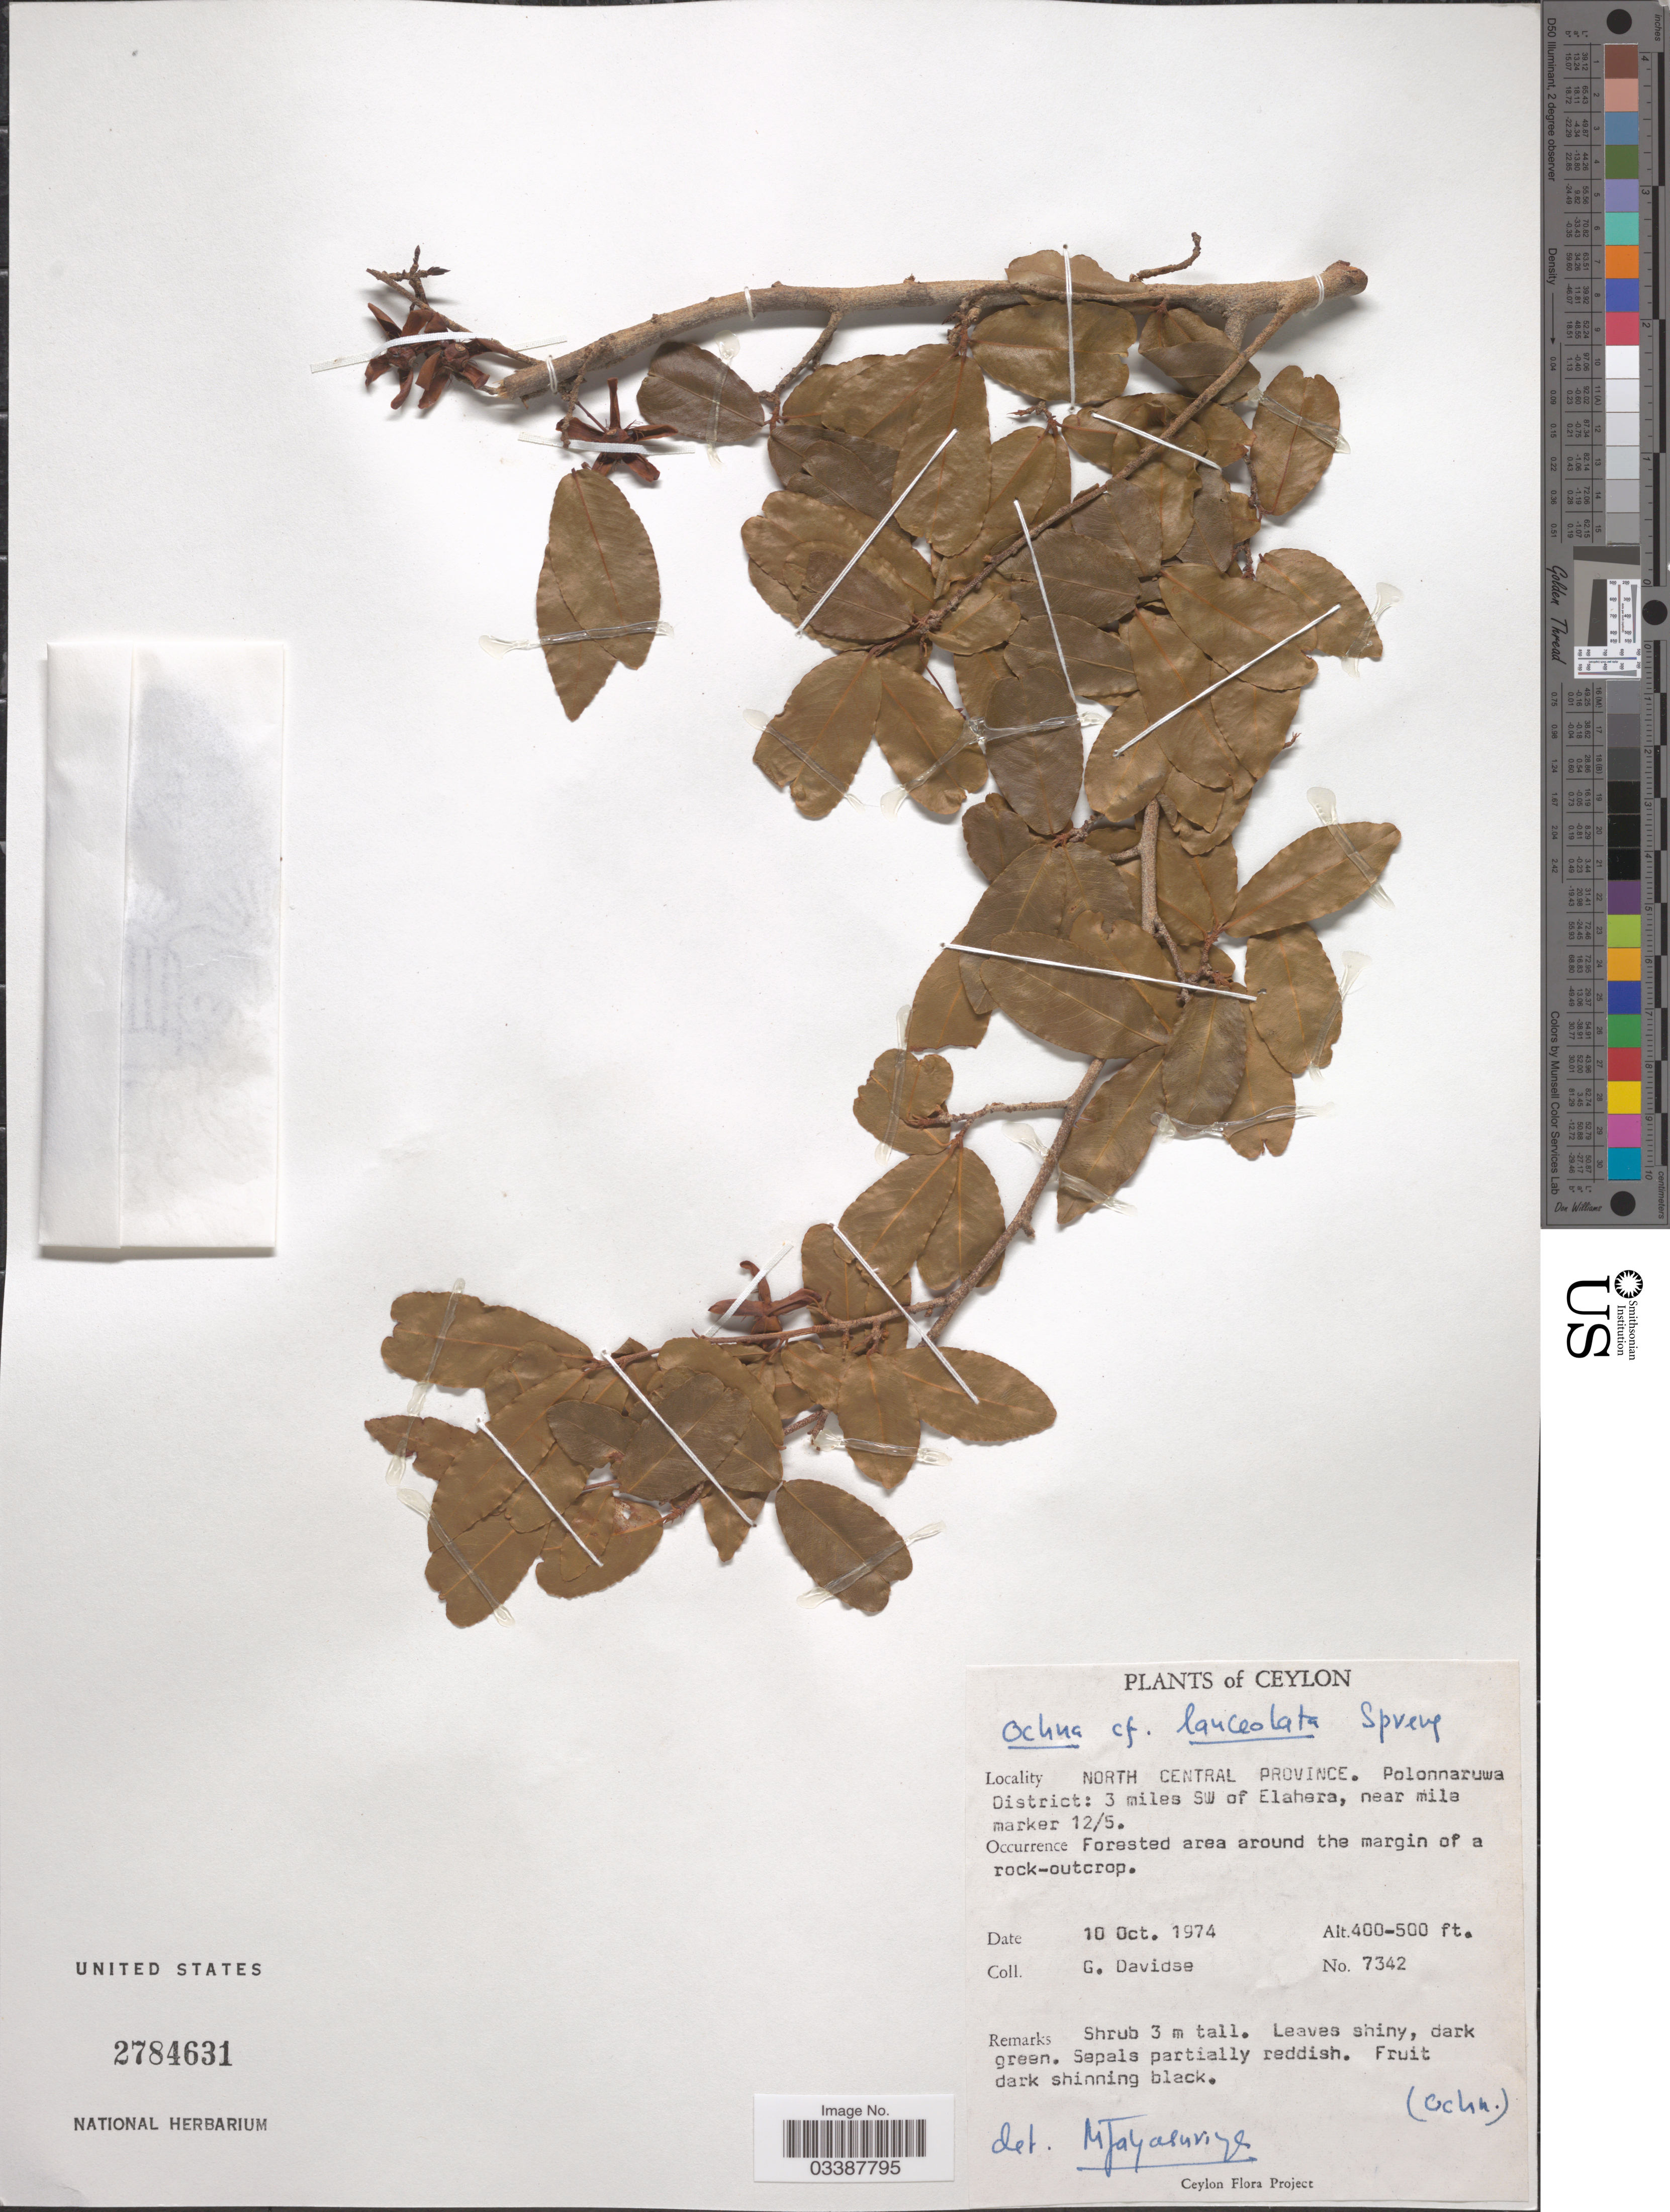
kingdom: Plantae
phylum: Tracheophyta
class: Magnoliopsida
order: Malpighiales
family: Ochnaceae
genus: Ochna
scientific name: Ochna lanceolata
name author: Spreng.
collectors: G. Davidse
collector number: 7342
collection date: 1974-10-10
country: Sri Lanka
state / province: North Central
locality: Ceylon. Polonnaruwa District: 3 miles SW of Elahera, near mile marker 12/5.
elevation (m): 122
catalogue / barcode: US 2784631